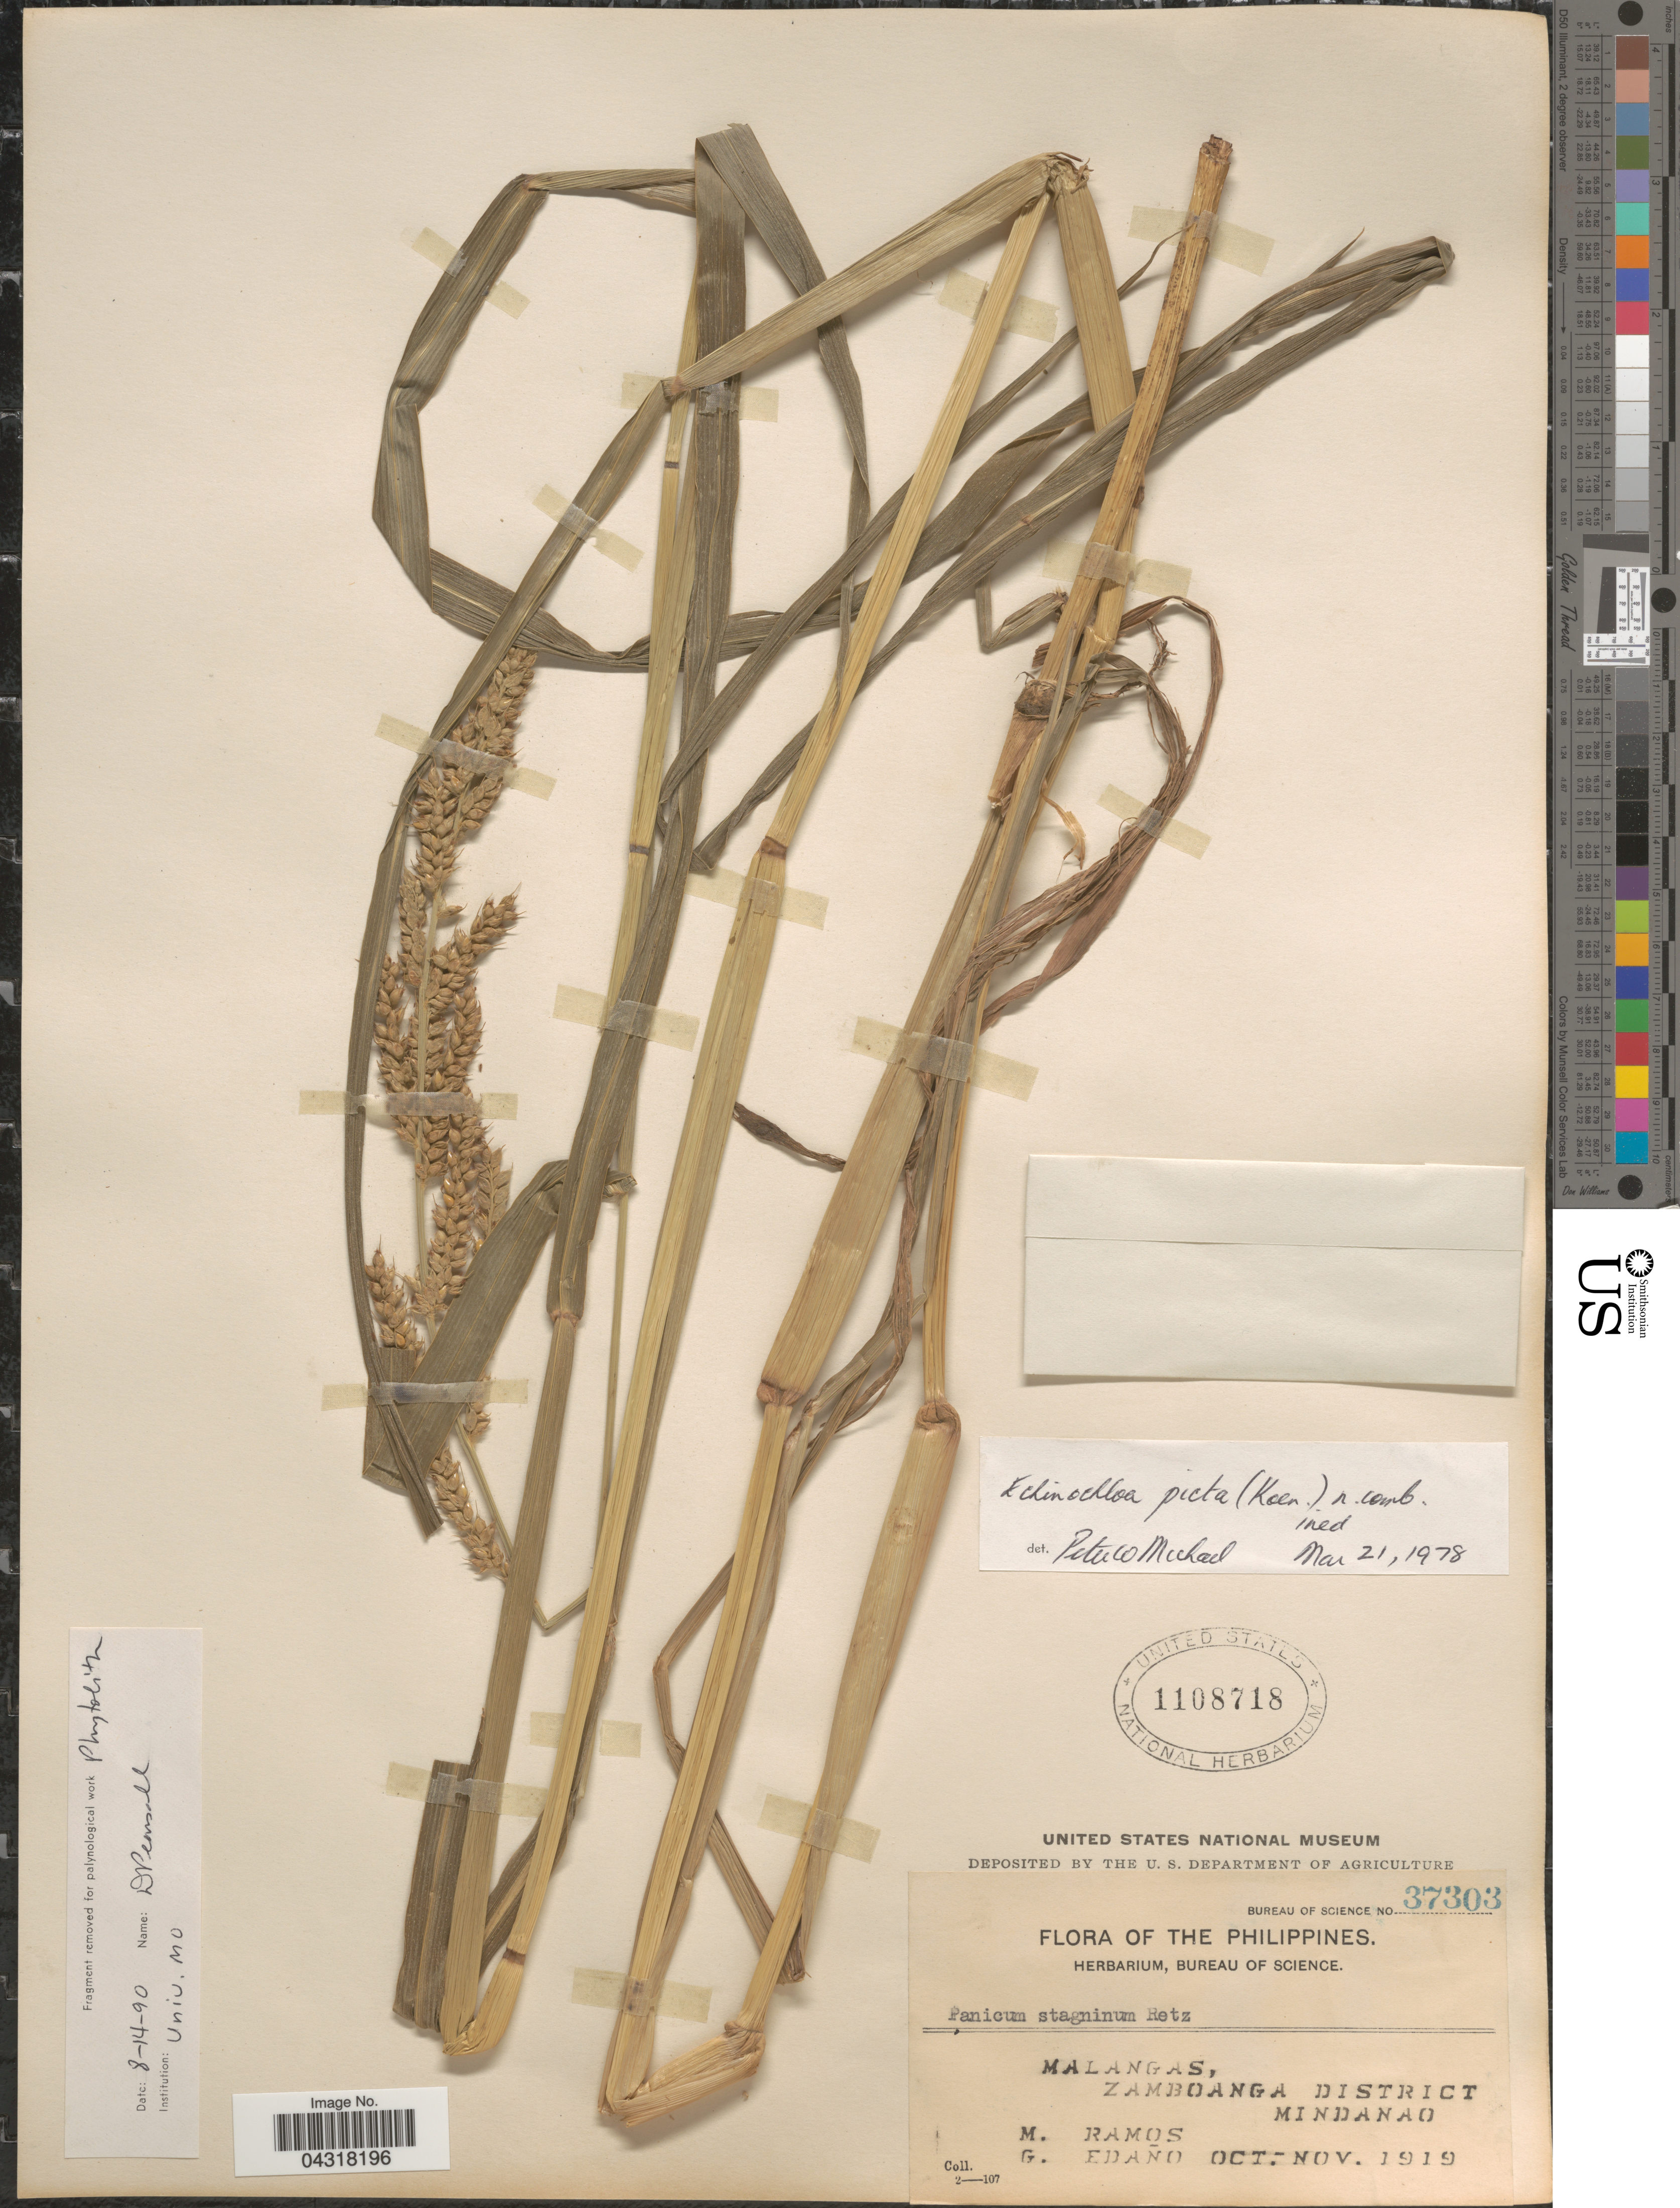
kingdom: Plantae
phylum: Tracheophyta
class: Liliopsida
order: Poales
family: Poaceae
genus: Echinochloa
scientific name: Echinochloa picta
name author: (K.D. Koenig) Michael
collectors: M. Ramos & G. Edaño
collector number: Bureau of Science 37303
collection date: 1919-10/1919-11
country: Philippines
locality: Malangas, Zamboanga District. Mindanao.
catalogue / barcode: US 1108718